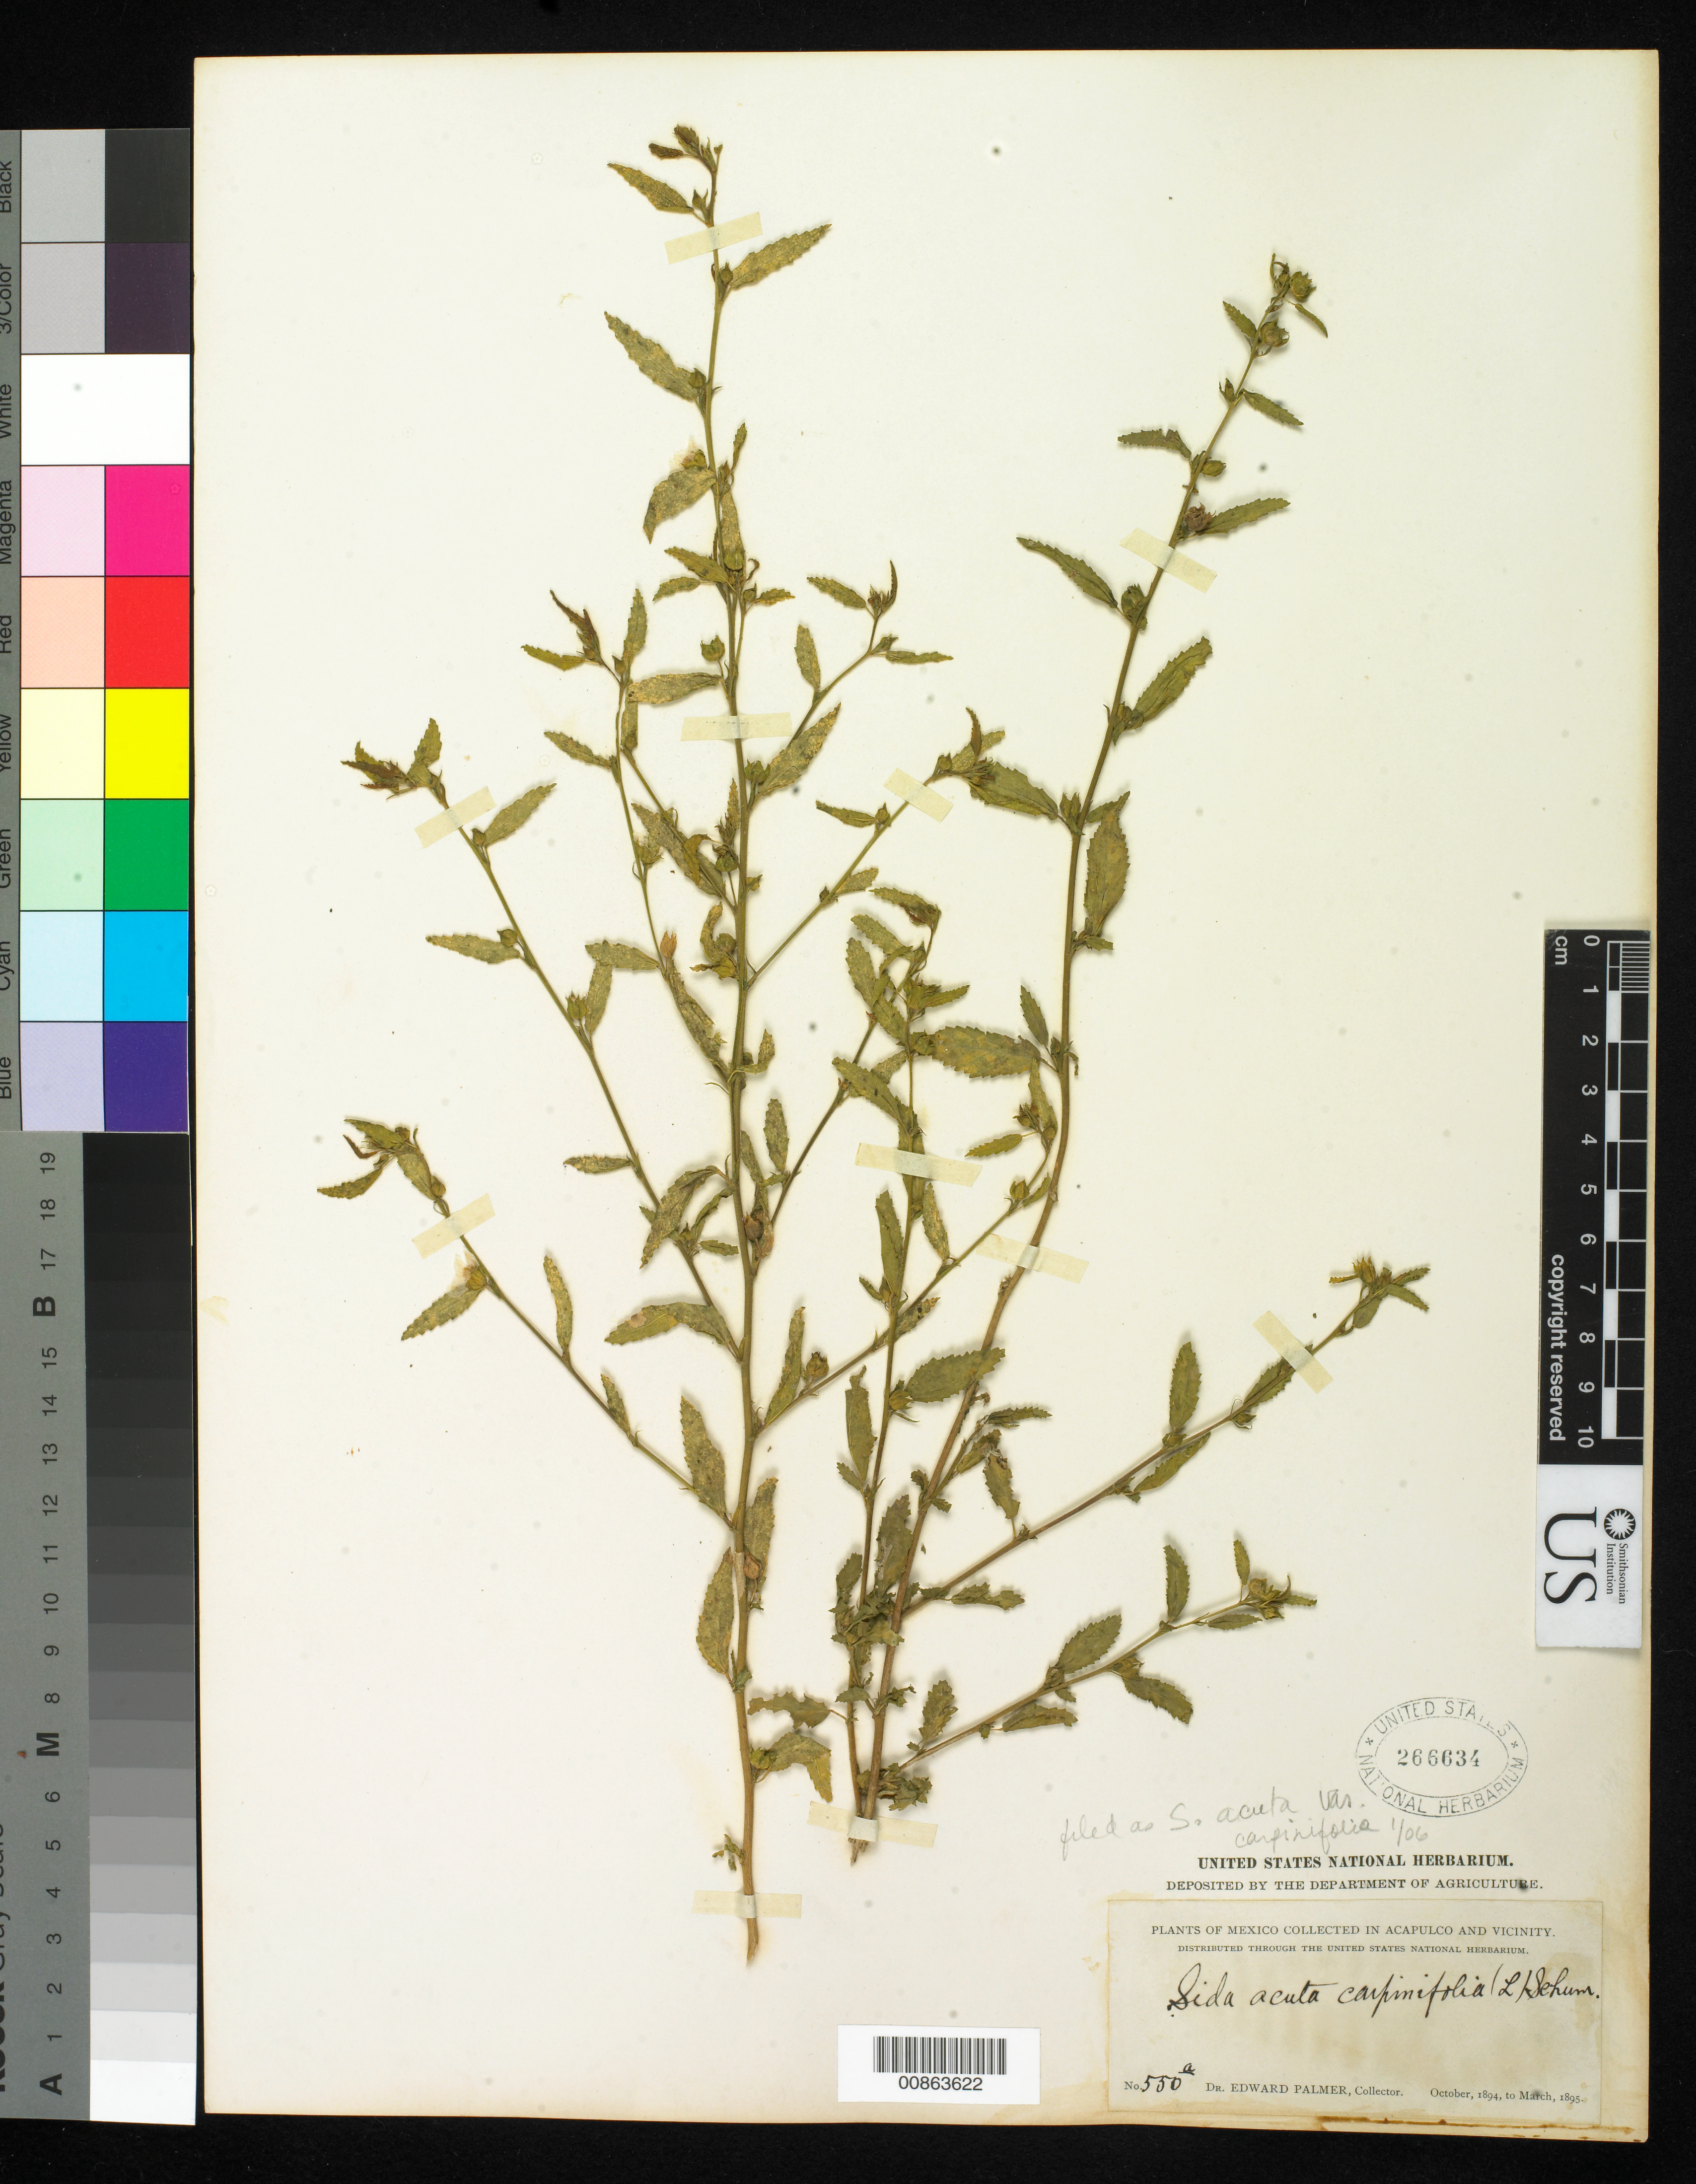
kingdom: Plantae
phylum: Tracheophyta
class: Magnoliopsida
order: Malvales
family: Malvaceae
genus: Sida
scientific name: Sida acuta subsp. carpinifolia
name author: (Medik.) Borss.Waalk.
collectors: E. Palmer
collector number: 550a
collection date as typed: Oct 1894 to -- Mar 1895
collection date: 1894-10/1895-03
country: Mexico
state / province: Guerrero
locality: Acapulco, Guerrero and vicinity.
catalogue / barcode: US 266634